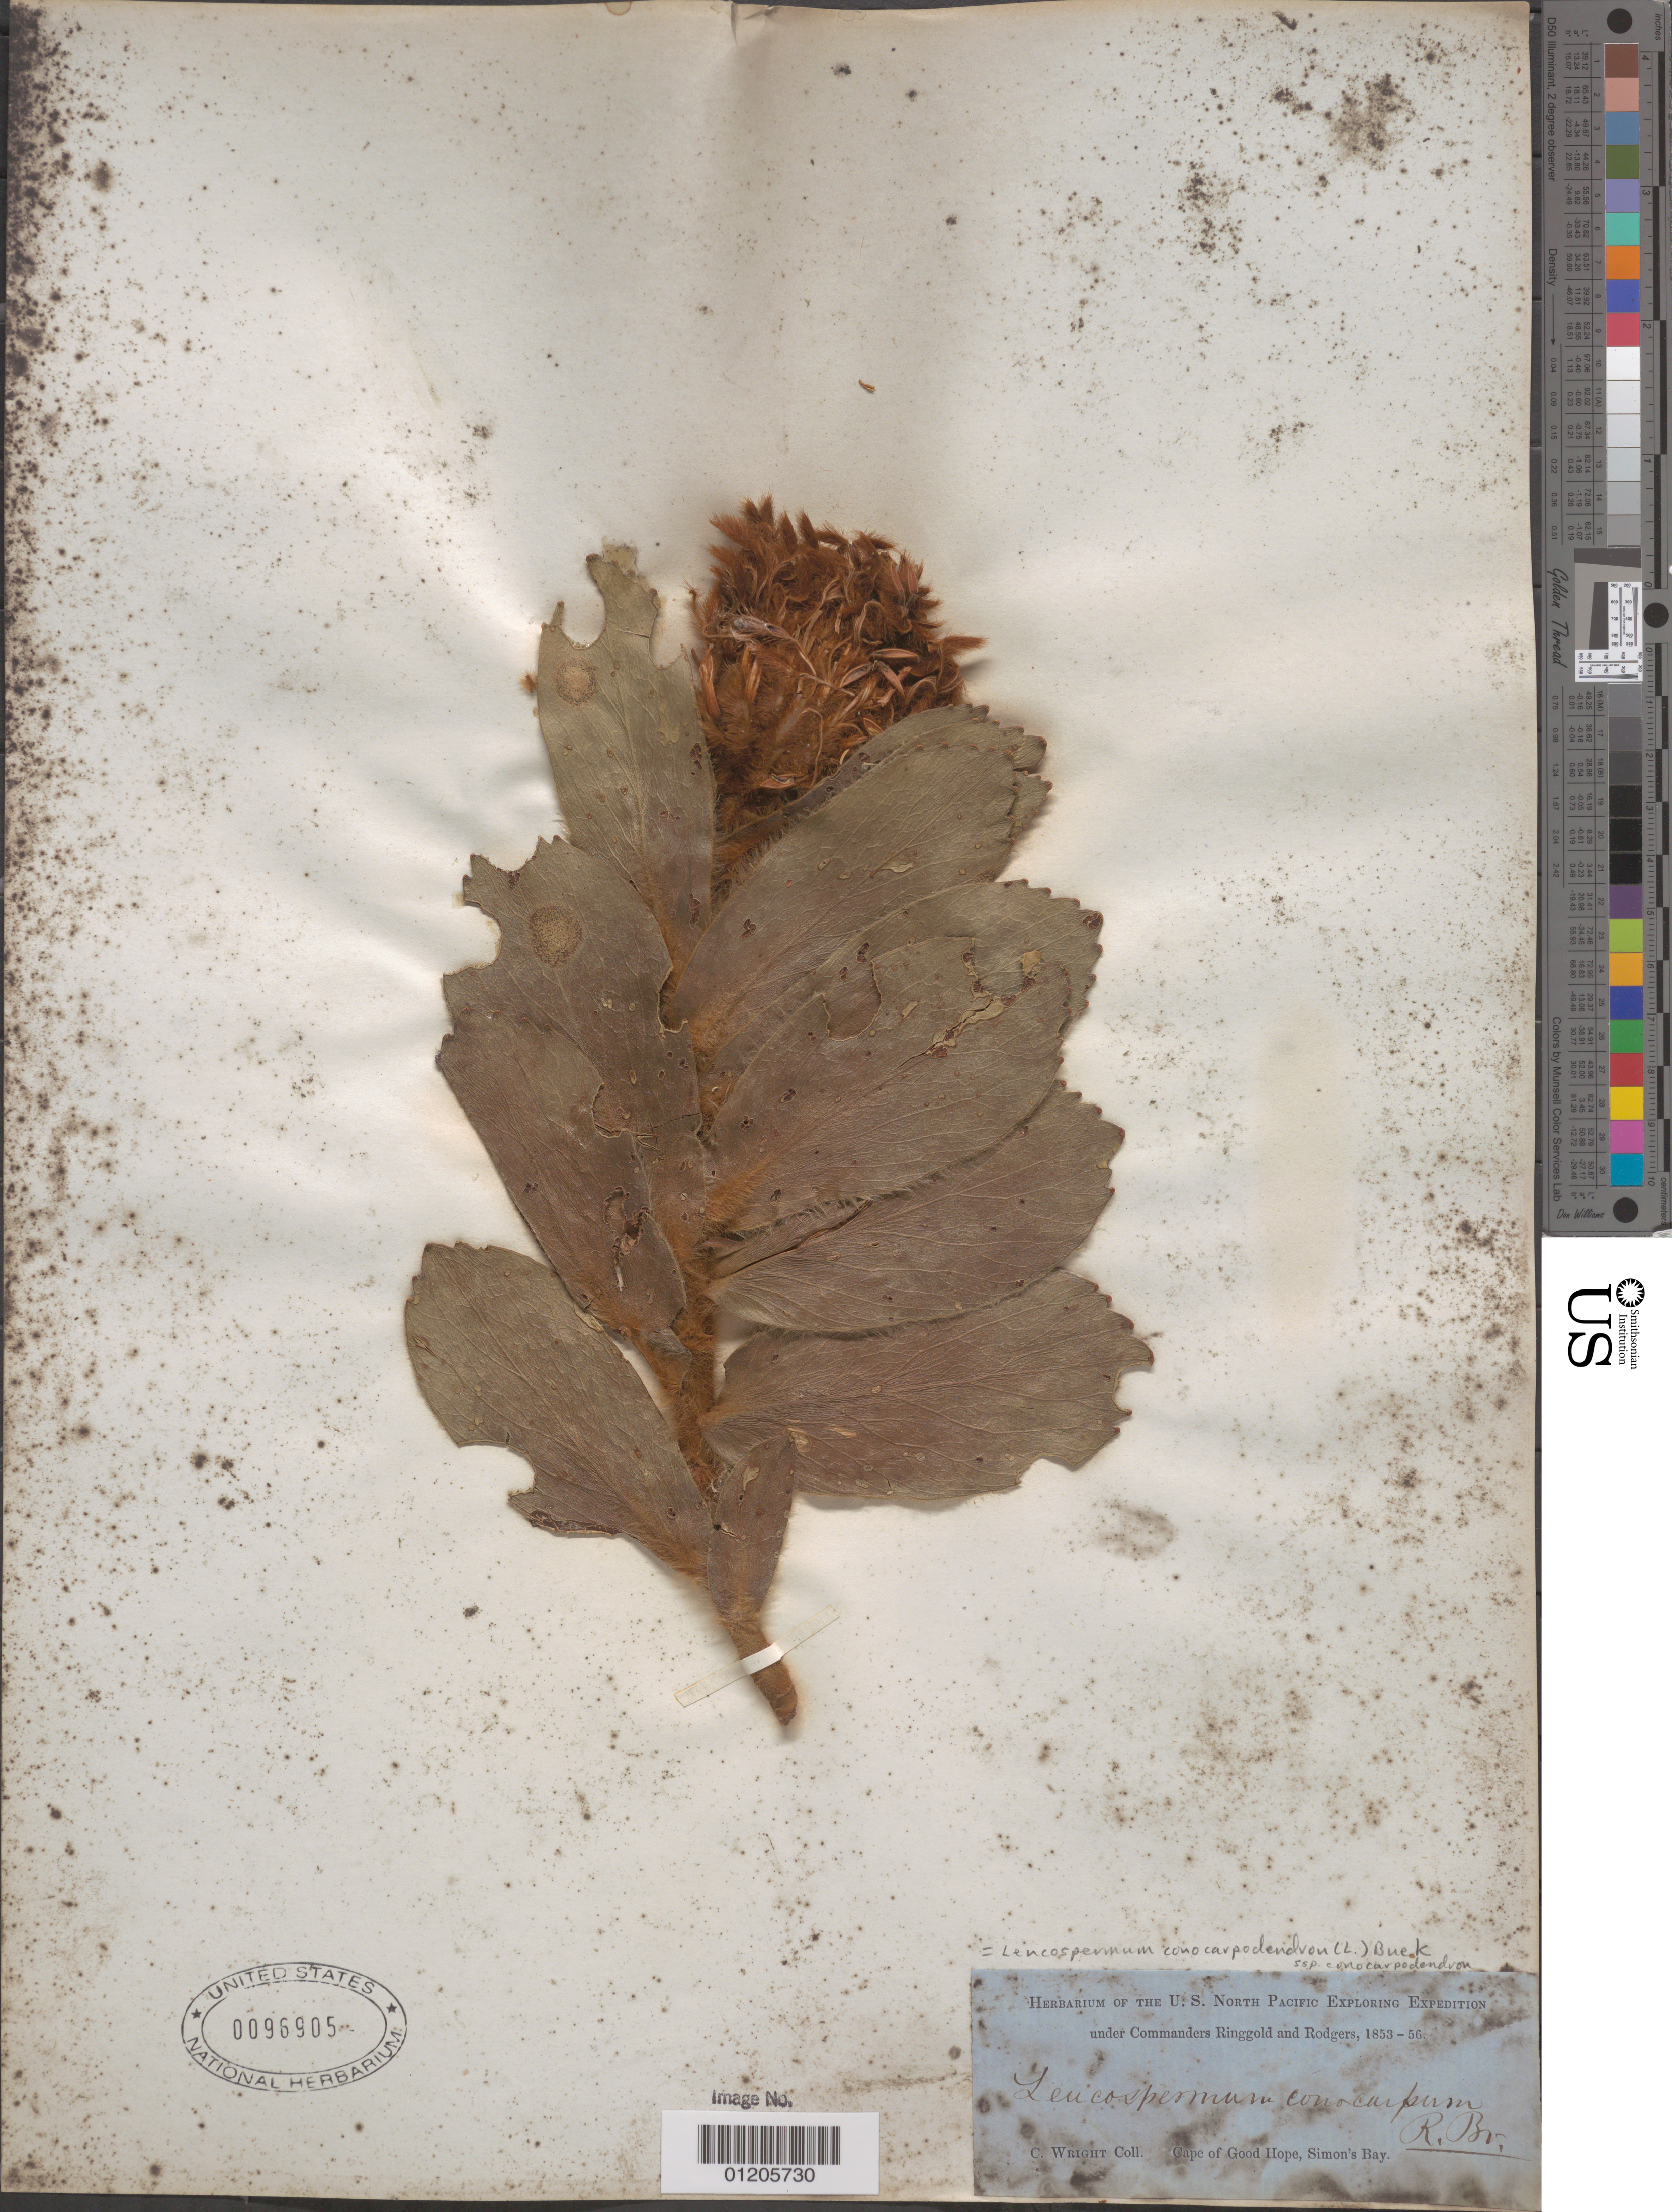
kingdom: Plantae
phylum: Tracheophyta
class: Magnoliopsida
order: Proteales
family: Proteaceae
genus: Leucospermum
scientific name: Leucospermum conocarpum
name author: R. Br.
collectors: C. Wright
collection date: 1853/1856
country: South Africa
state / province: Western Cape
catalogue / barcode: US 96905